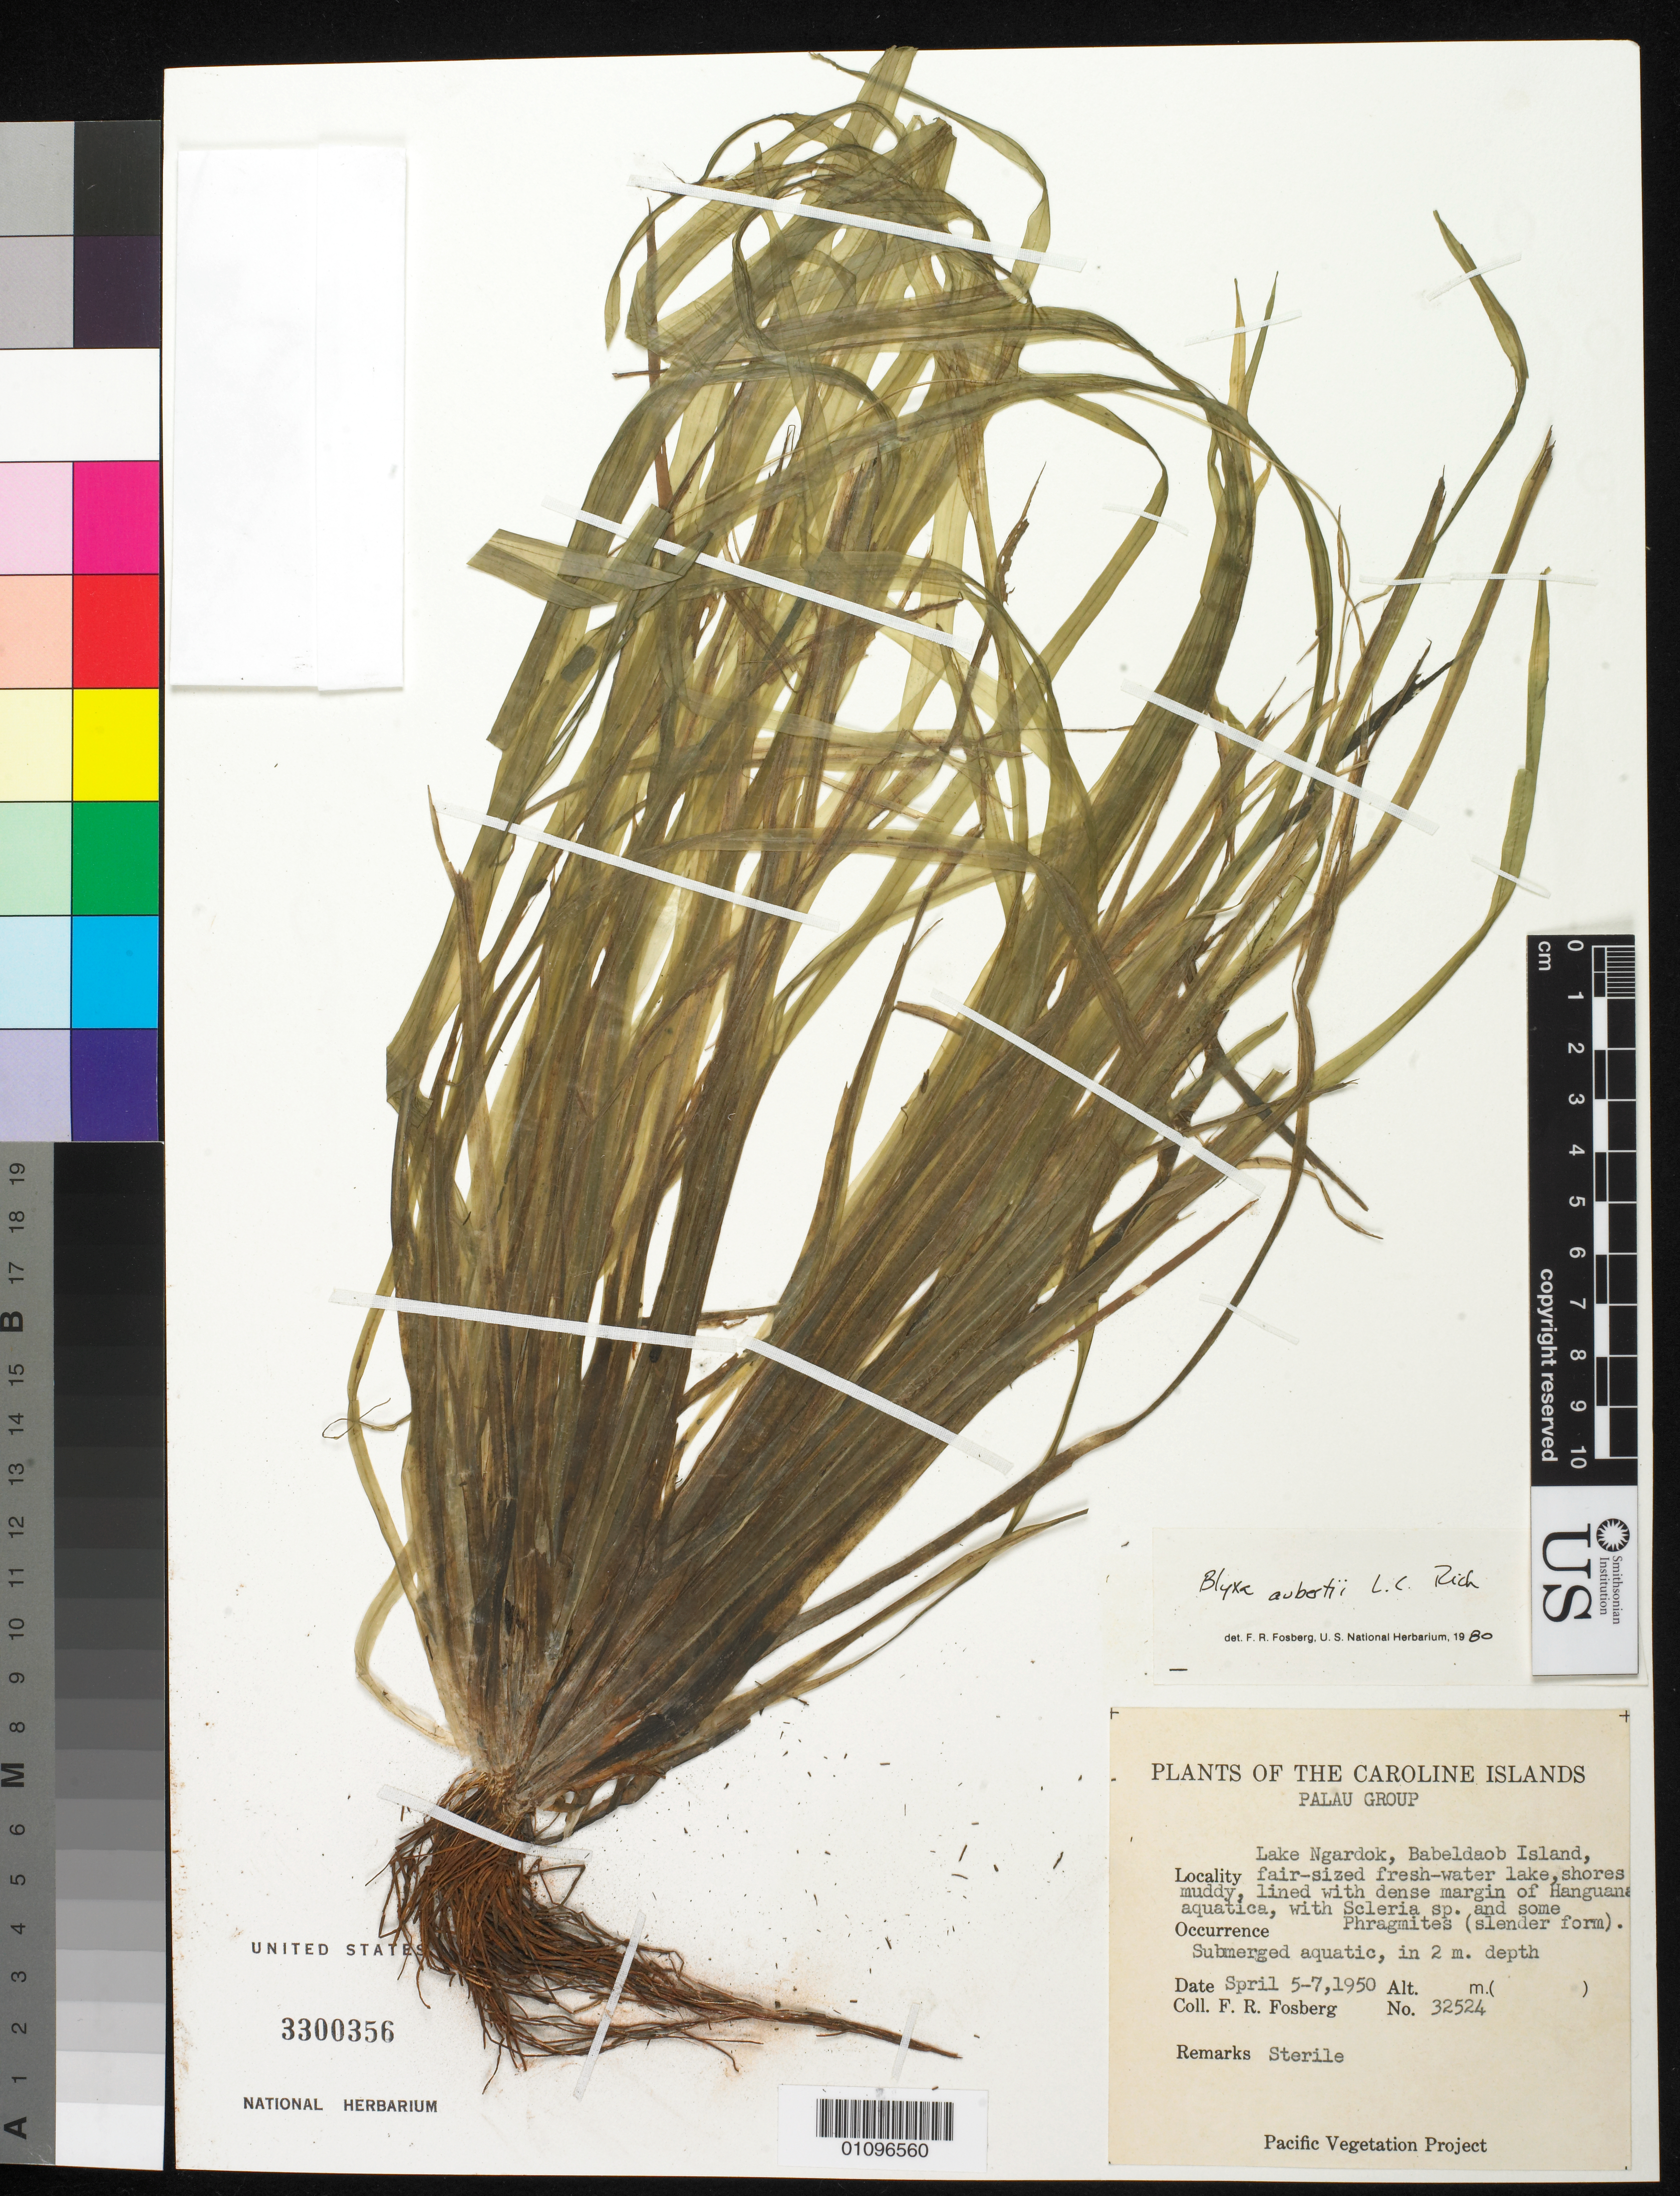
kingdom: Plantae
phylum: Tracheophyta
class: Liliopsida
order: Alismatales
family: Hydrocharitaceae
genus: Blyxa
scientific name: Blyxa aubertii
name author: Rich.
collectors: F. R. Fosberg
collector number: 32524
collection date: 1950-04-05/1950-04-07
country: Palau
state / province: Melekeok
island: Babeldaob [Babelthuap]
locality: Lake Ngardok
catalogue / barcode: US 3300356